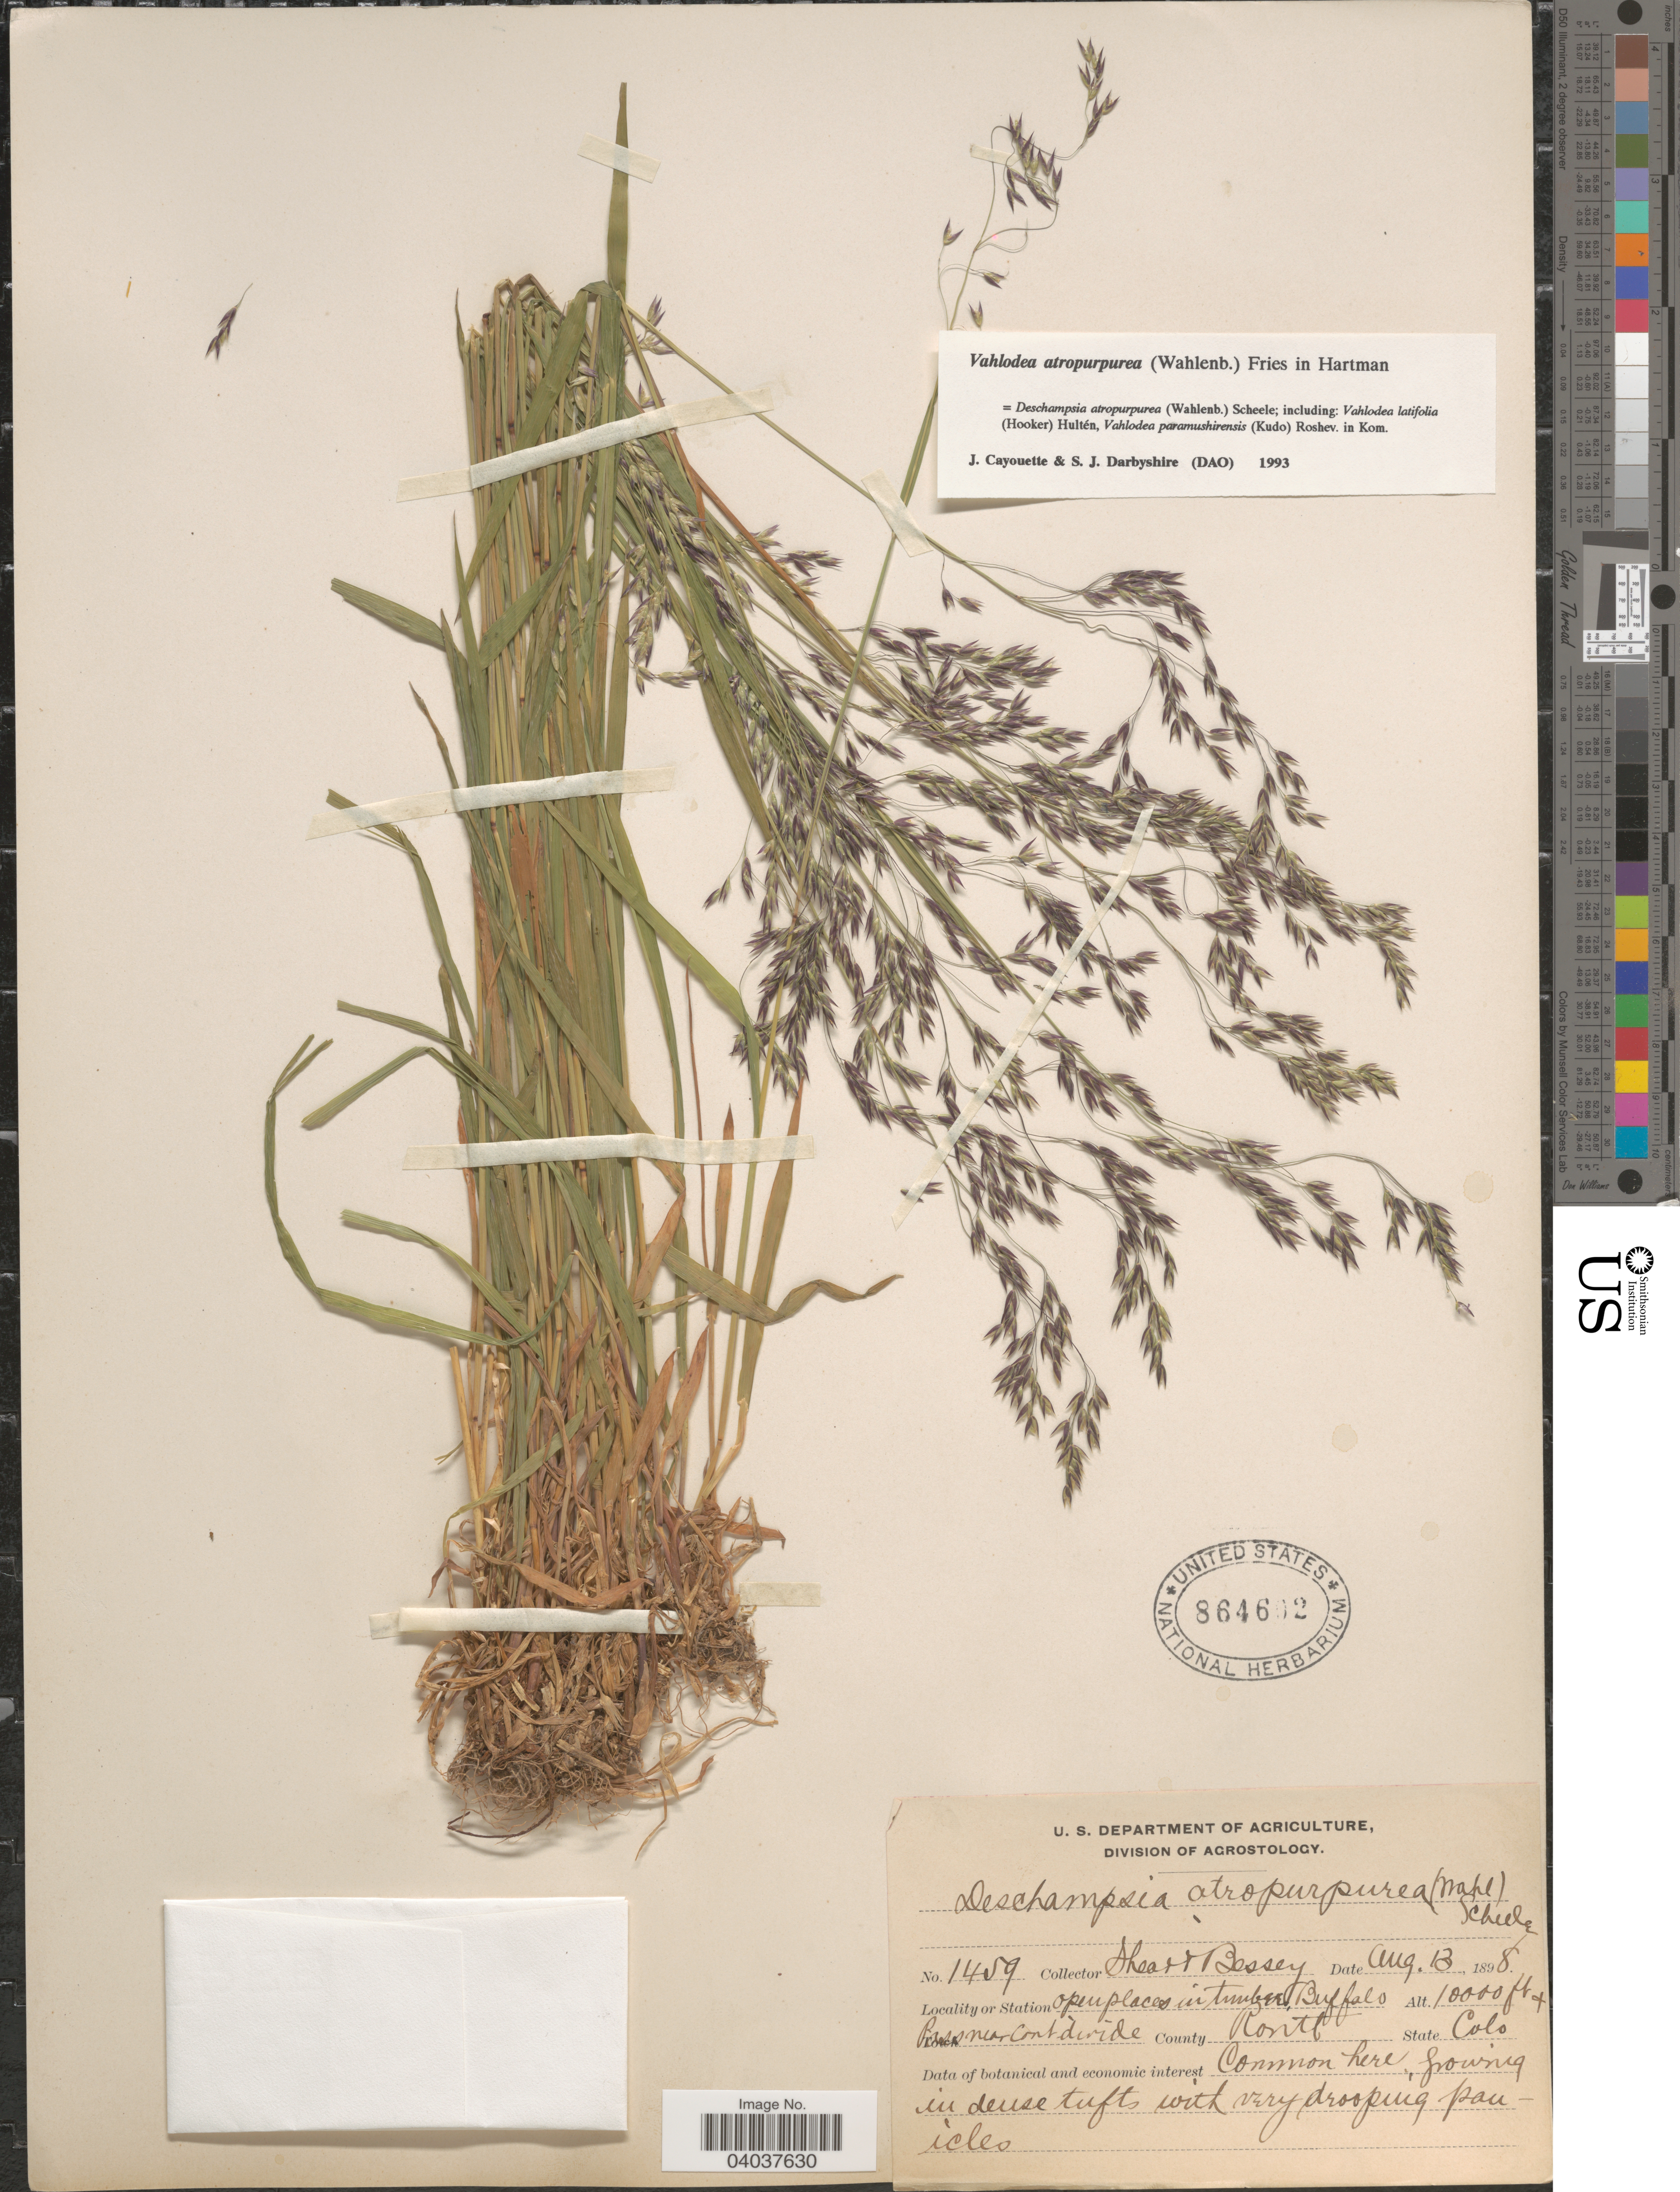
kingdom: Plantae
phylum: Tracheophyta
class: Liliopsida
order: Poales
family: Poaceae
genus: Vahlodea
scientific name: Vahlodea atropurpurea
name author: (Wahlenb.) Fr. ex Hartm.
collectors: -- Shear & -. Bessey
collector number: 1459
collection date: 1898-08-13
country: United States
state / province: Colorado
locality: Station open places in timber Buffalo Pass near Cont. divide. County Routt.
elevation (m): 3048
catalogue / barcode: US 864602